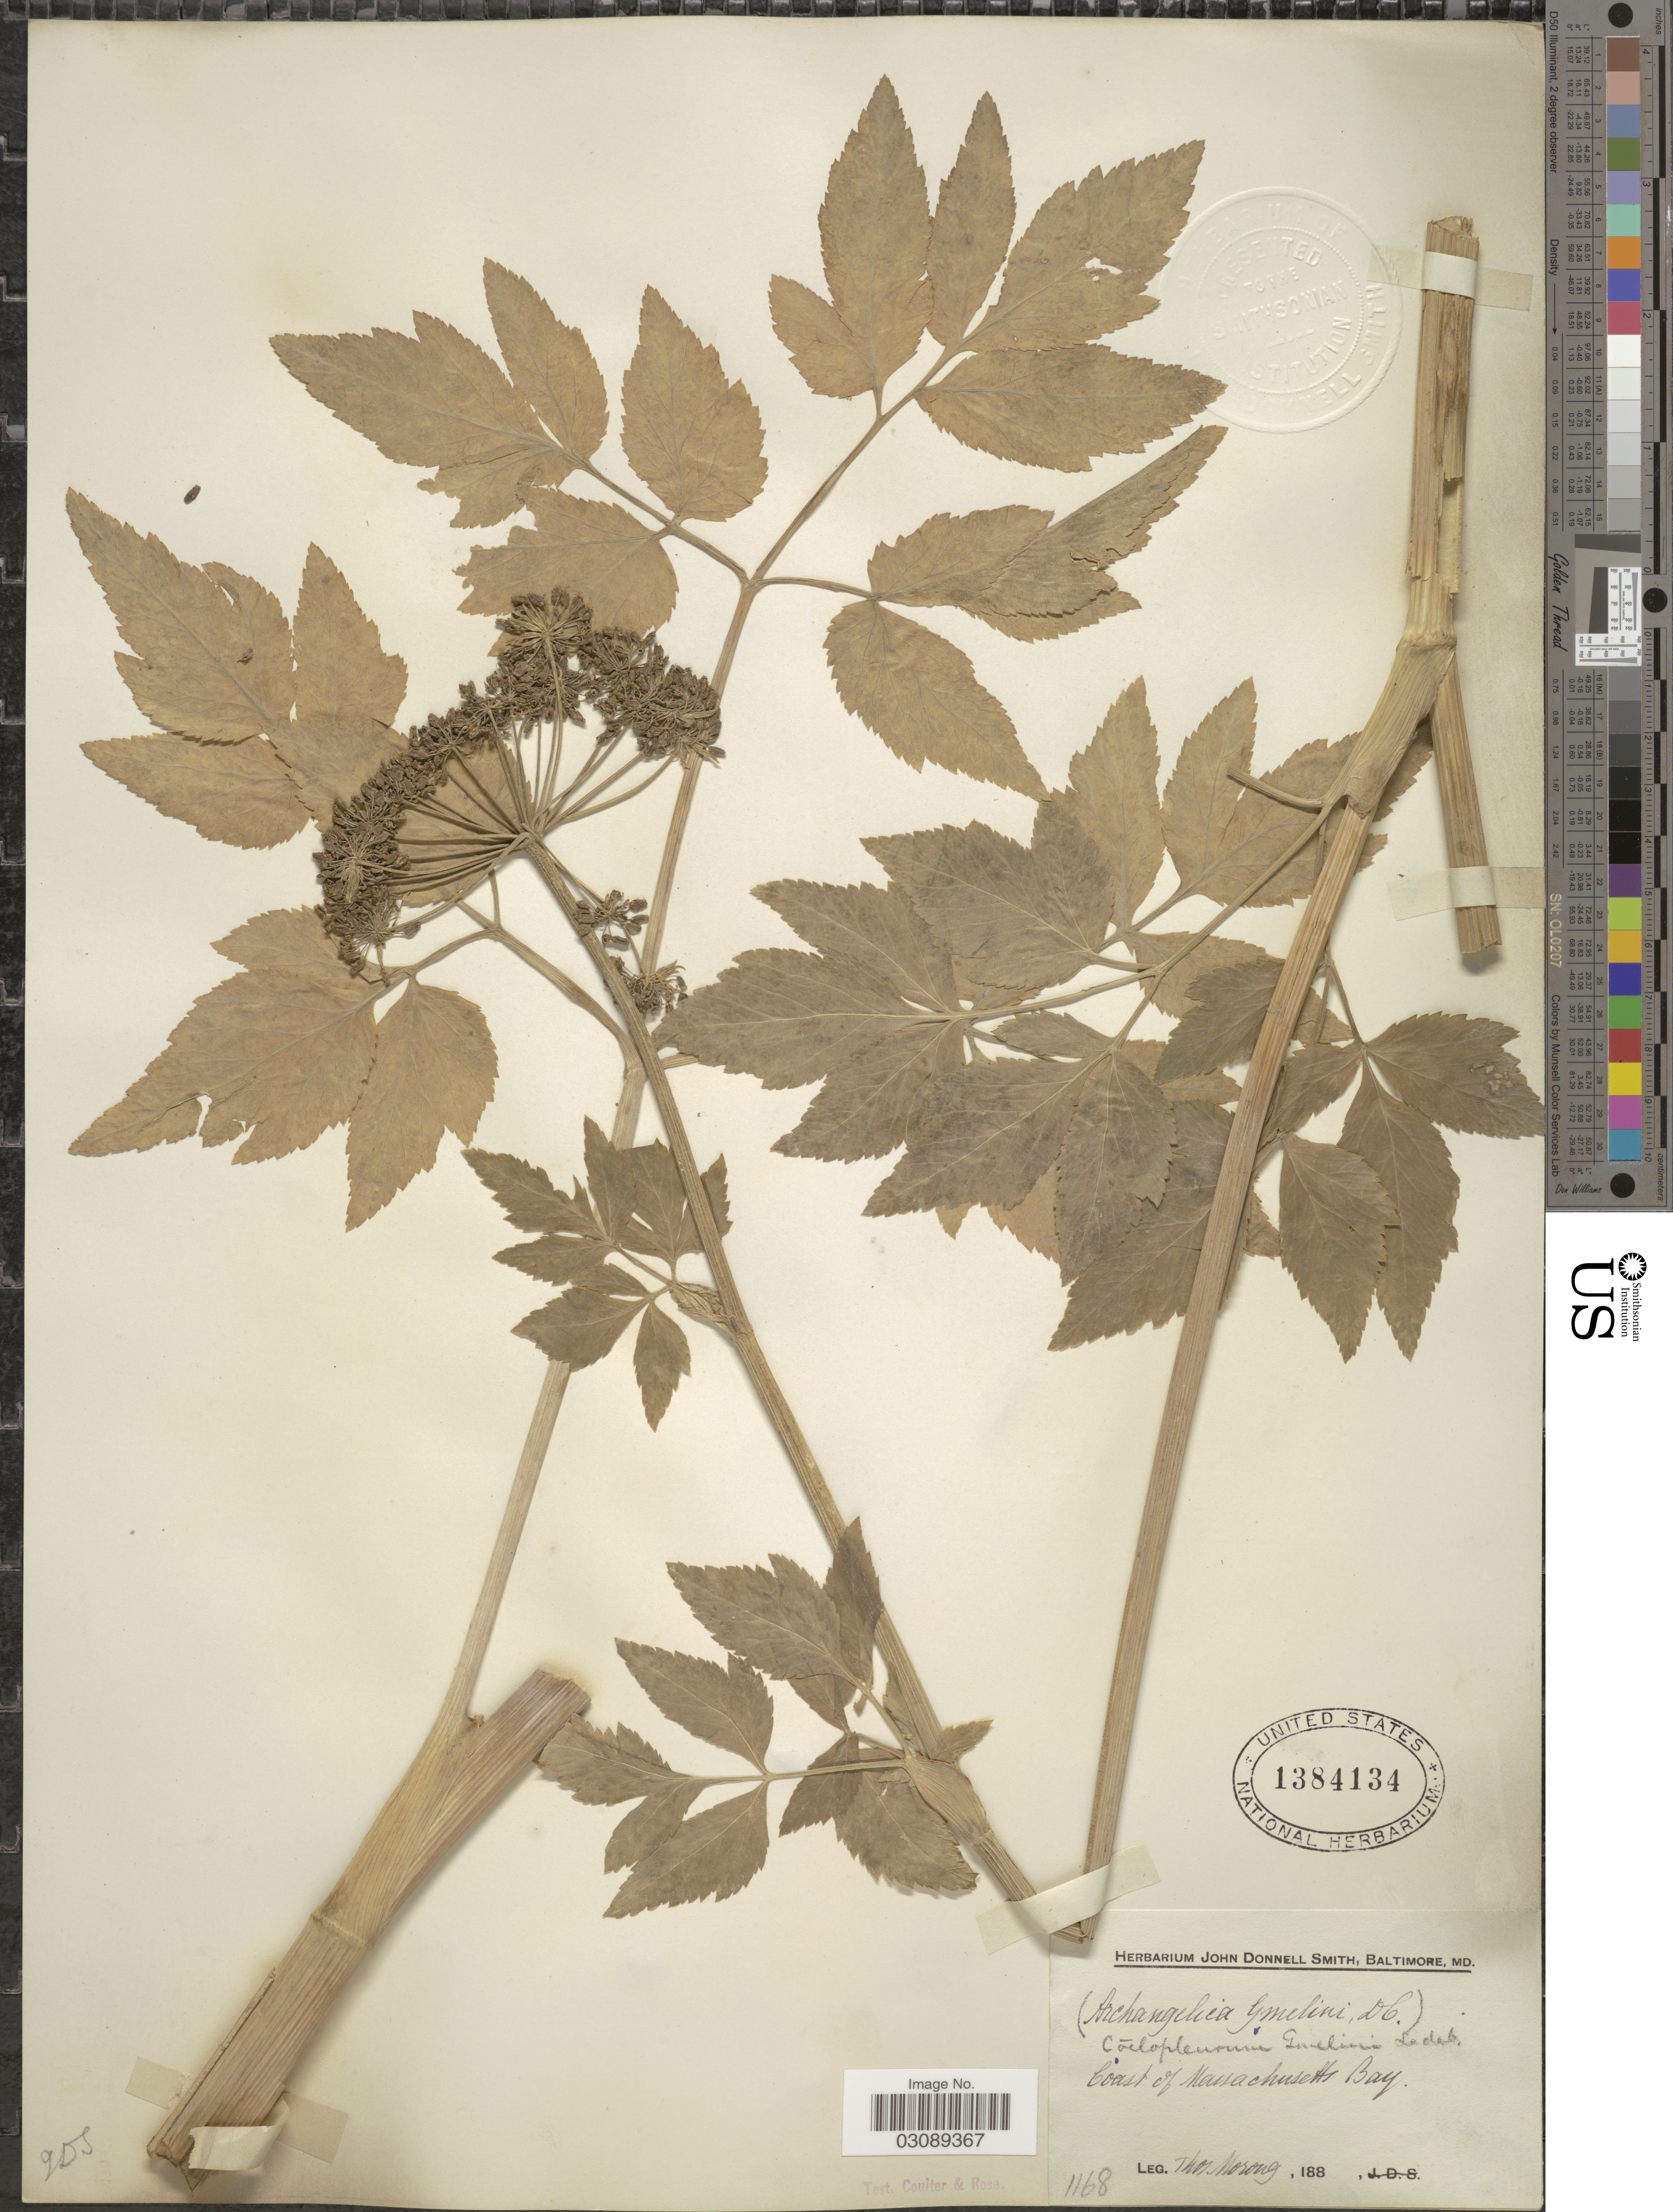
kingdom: Plantae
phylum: Tracheophyta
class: Magnoliopsida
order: Apiales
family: Apiaceae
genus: Coelopleurum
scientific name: Coelopleurum gmelinii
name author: (DC.) Ledeb.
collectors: ex herb. T. Morong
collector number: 1168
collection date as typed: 188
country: United States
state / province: Massachusetts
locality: Coast of Massachusetts Bay.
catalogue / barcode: US 1384134